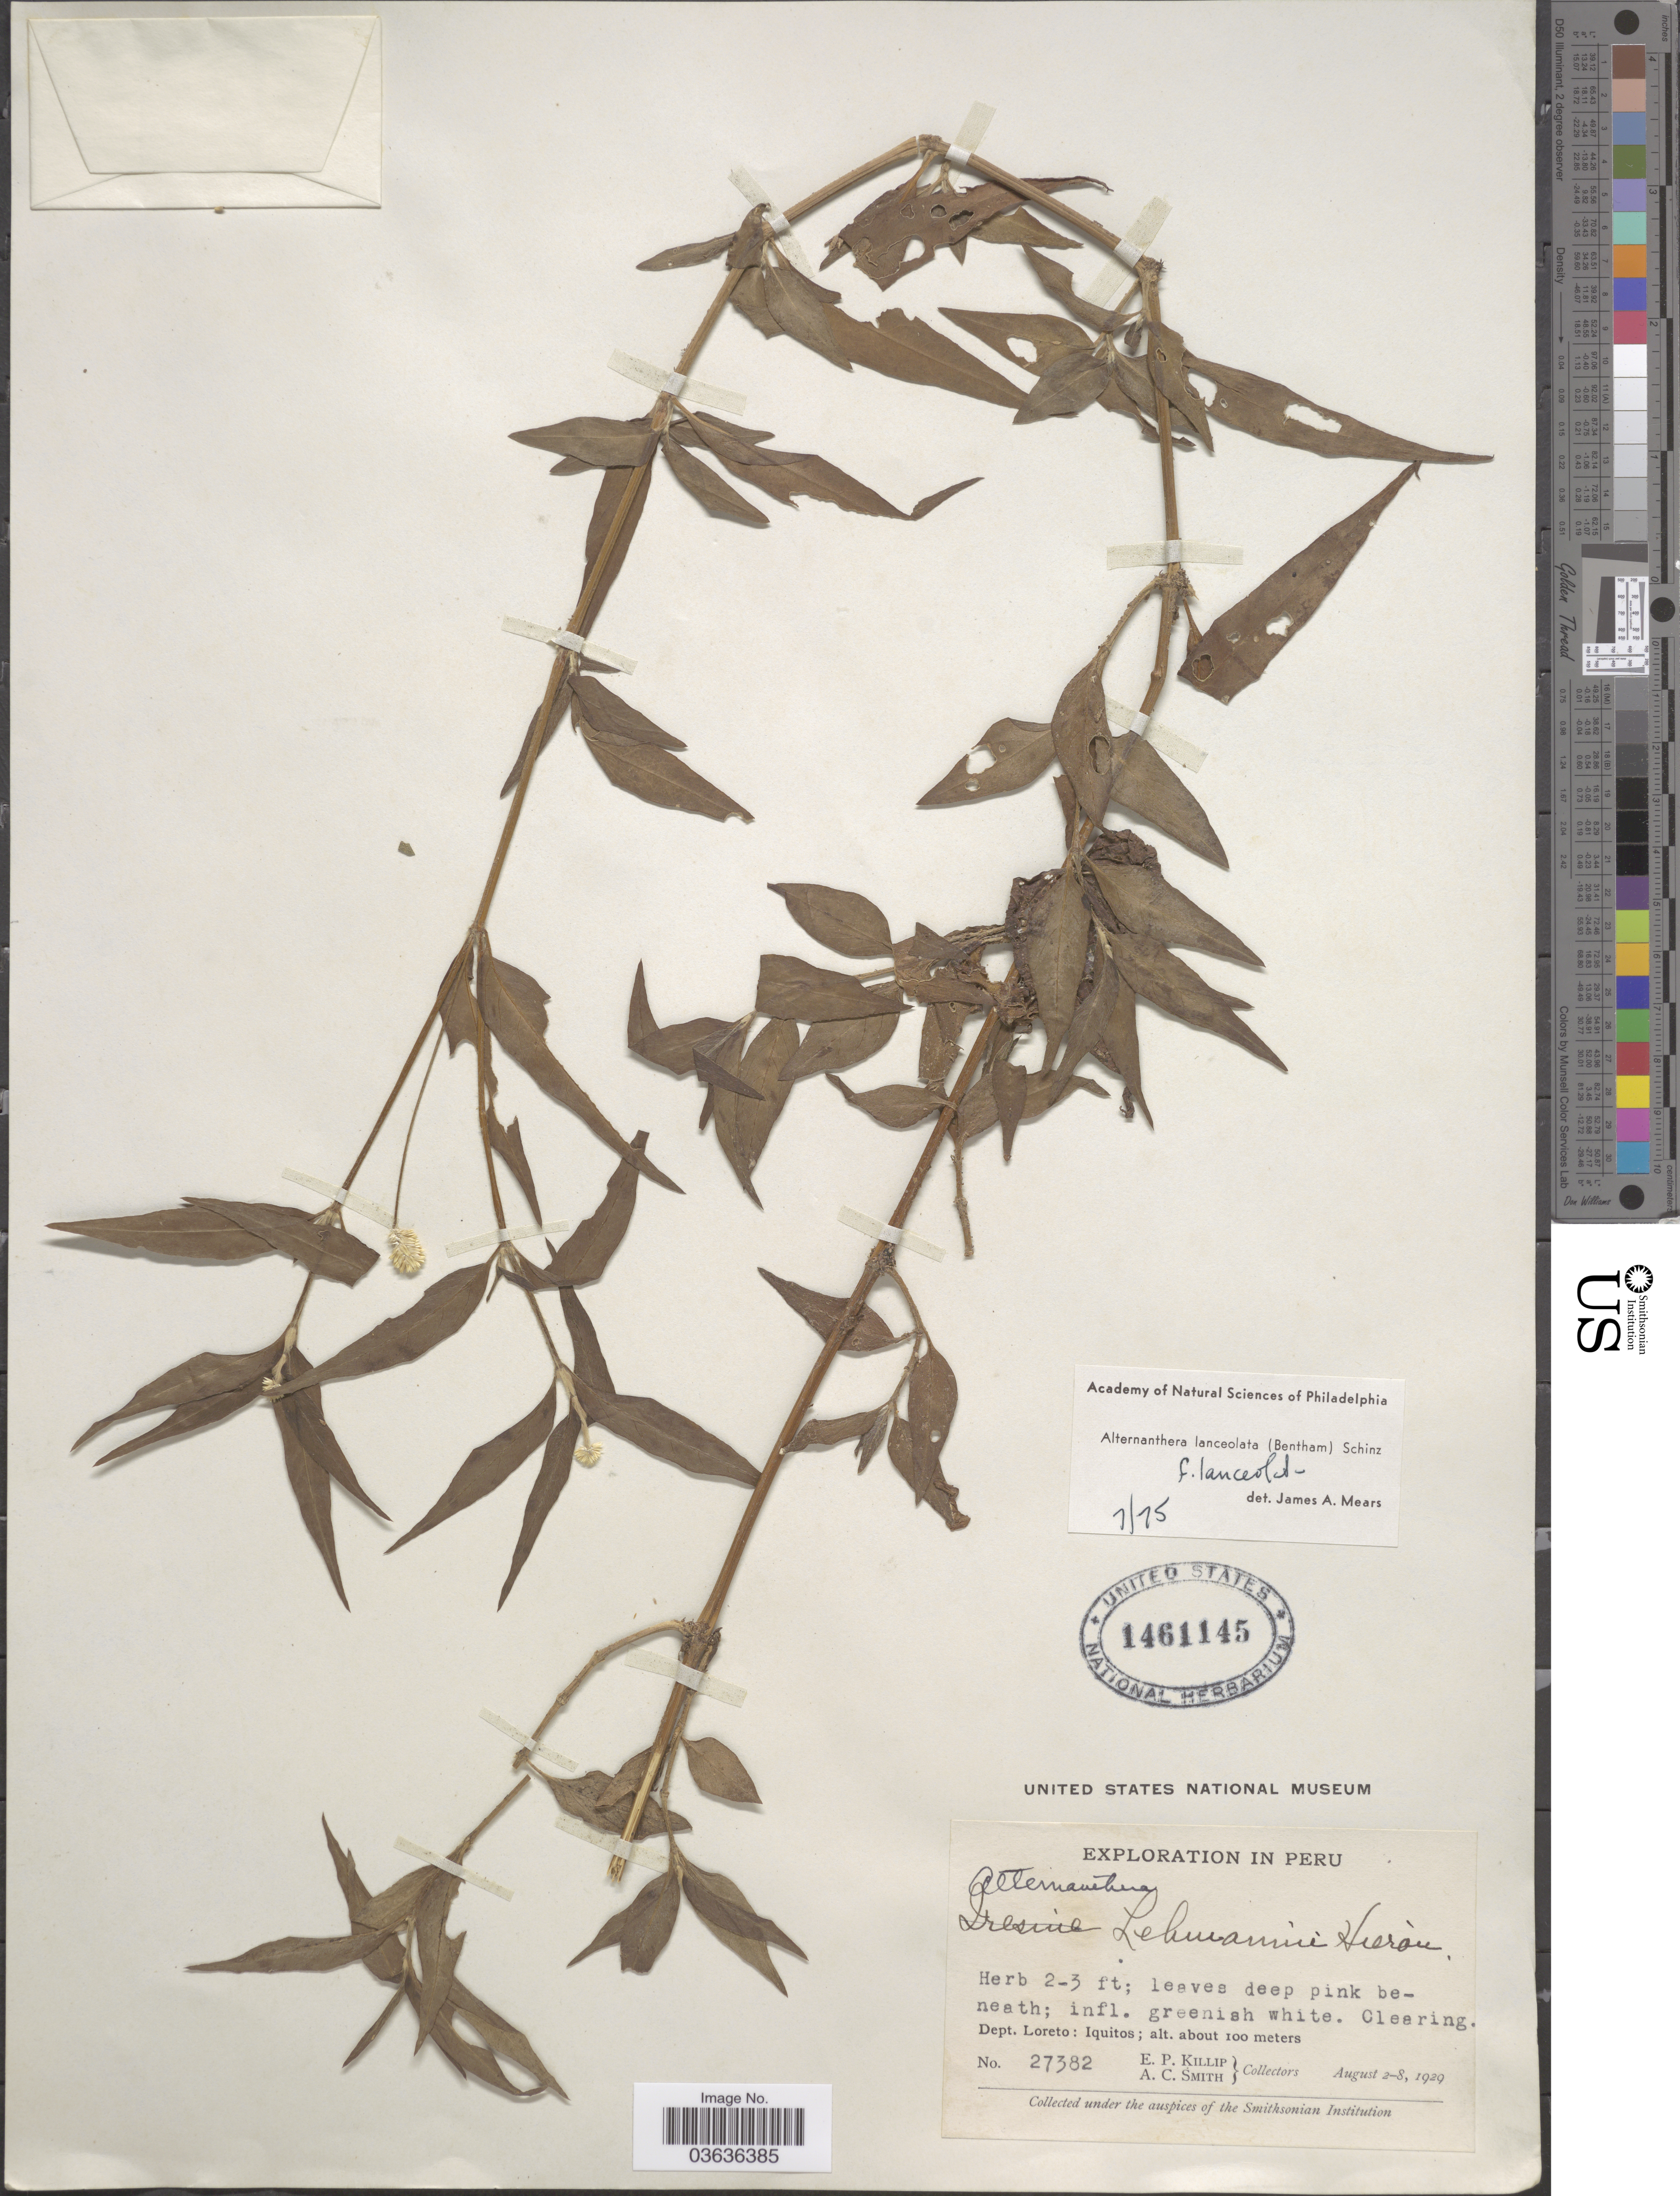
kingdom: Plantae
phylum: Tracheophyta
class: Magnoliopsida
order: Caryophyllales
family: Amaranthaceae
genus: Alternanthera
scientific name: Alternanthera lanceolata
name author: (Benth.) Schinz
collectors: E. P. Killip & A. C. Smith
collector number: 27382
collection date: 1929-08-02/1929-08-08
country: Peru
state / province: Loreto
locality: Dept. Loreto: Iquitos.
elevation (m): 100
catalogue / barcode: US 1461145